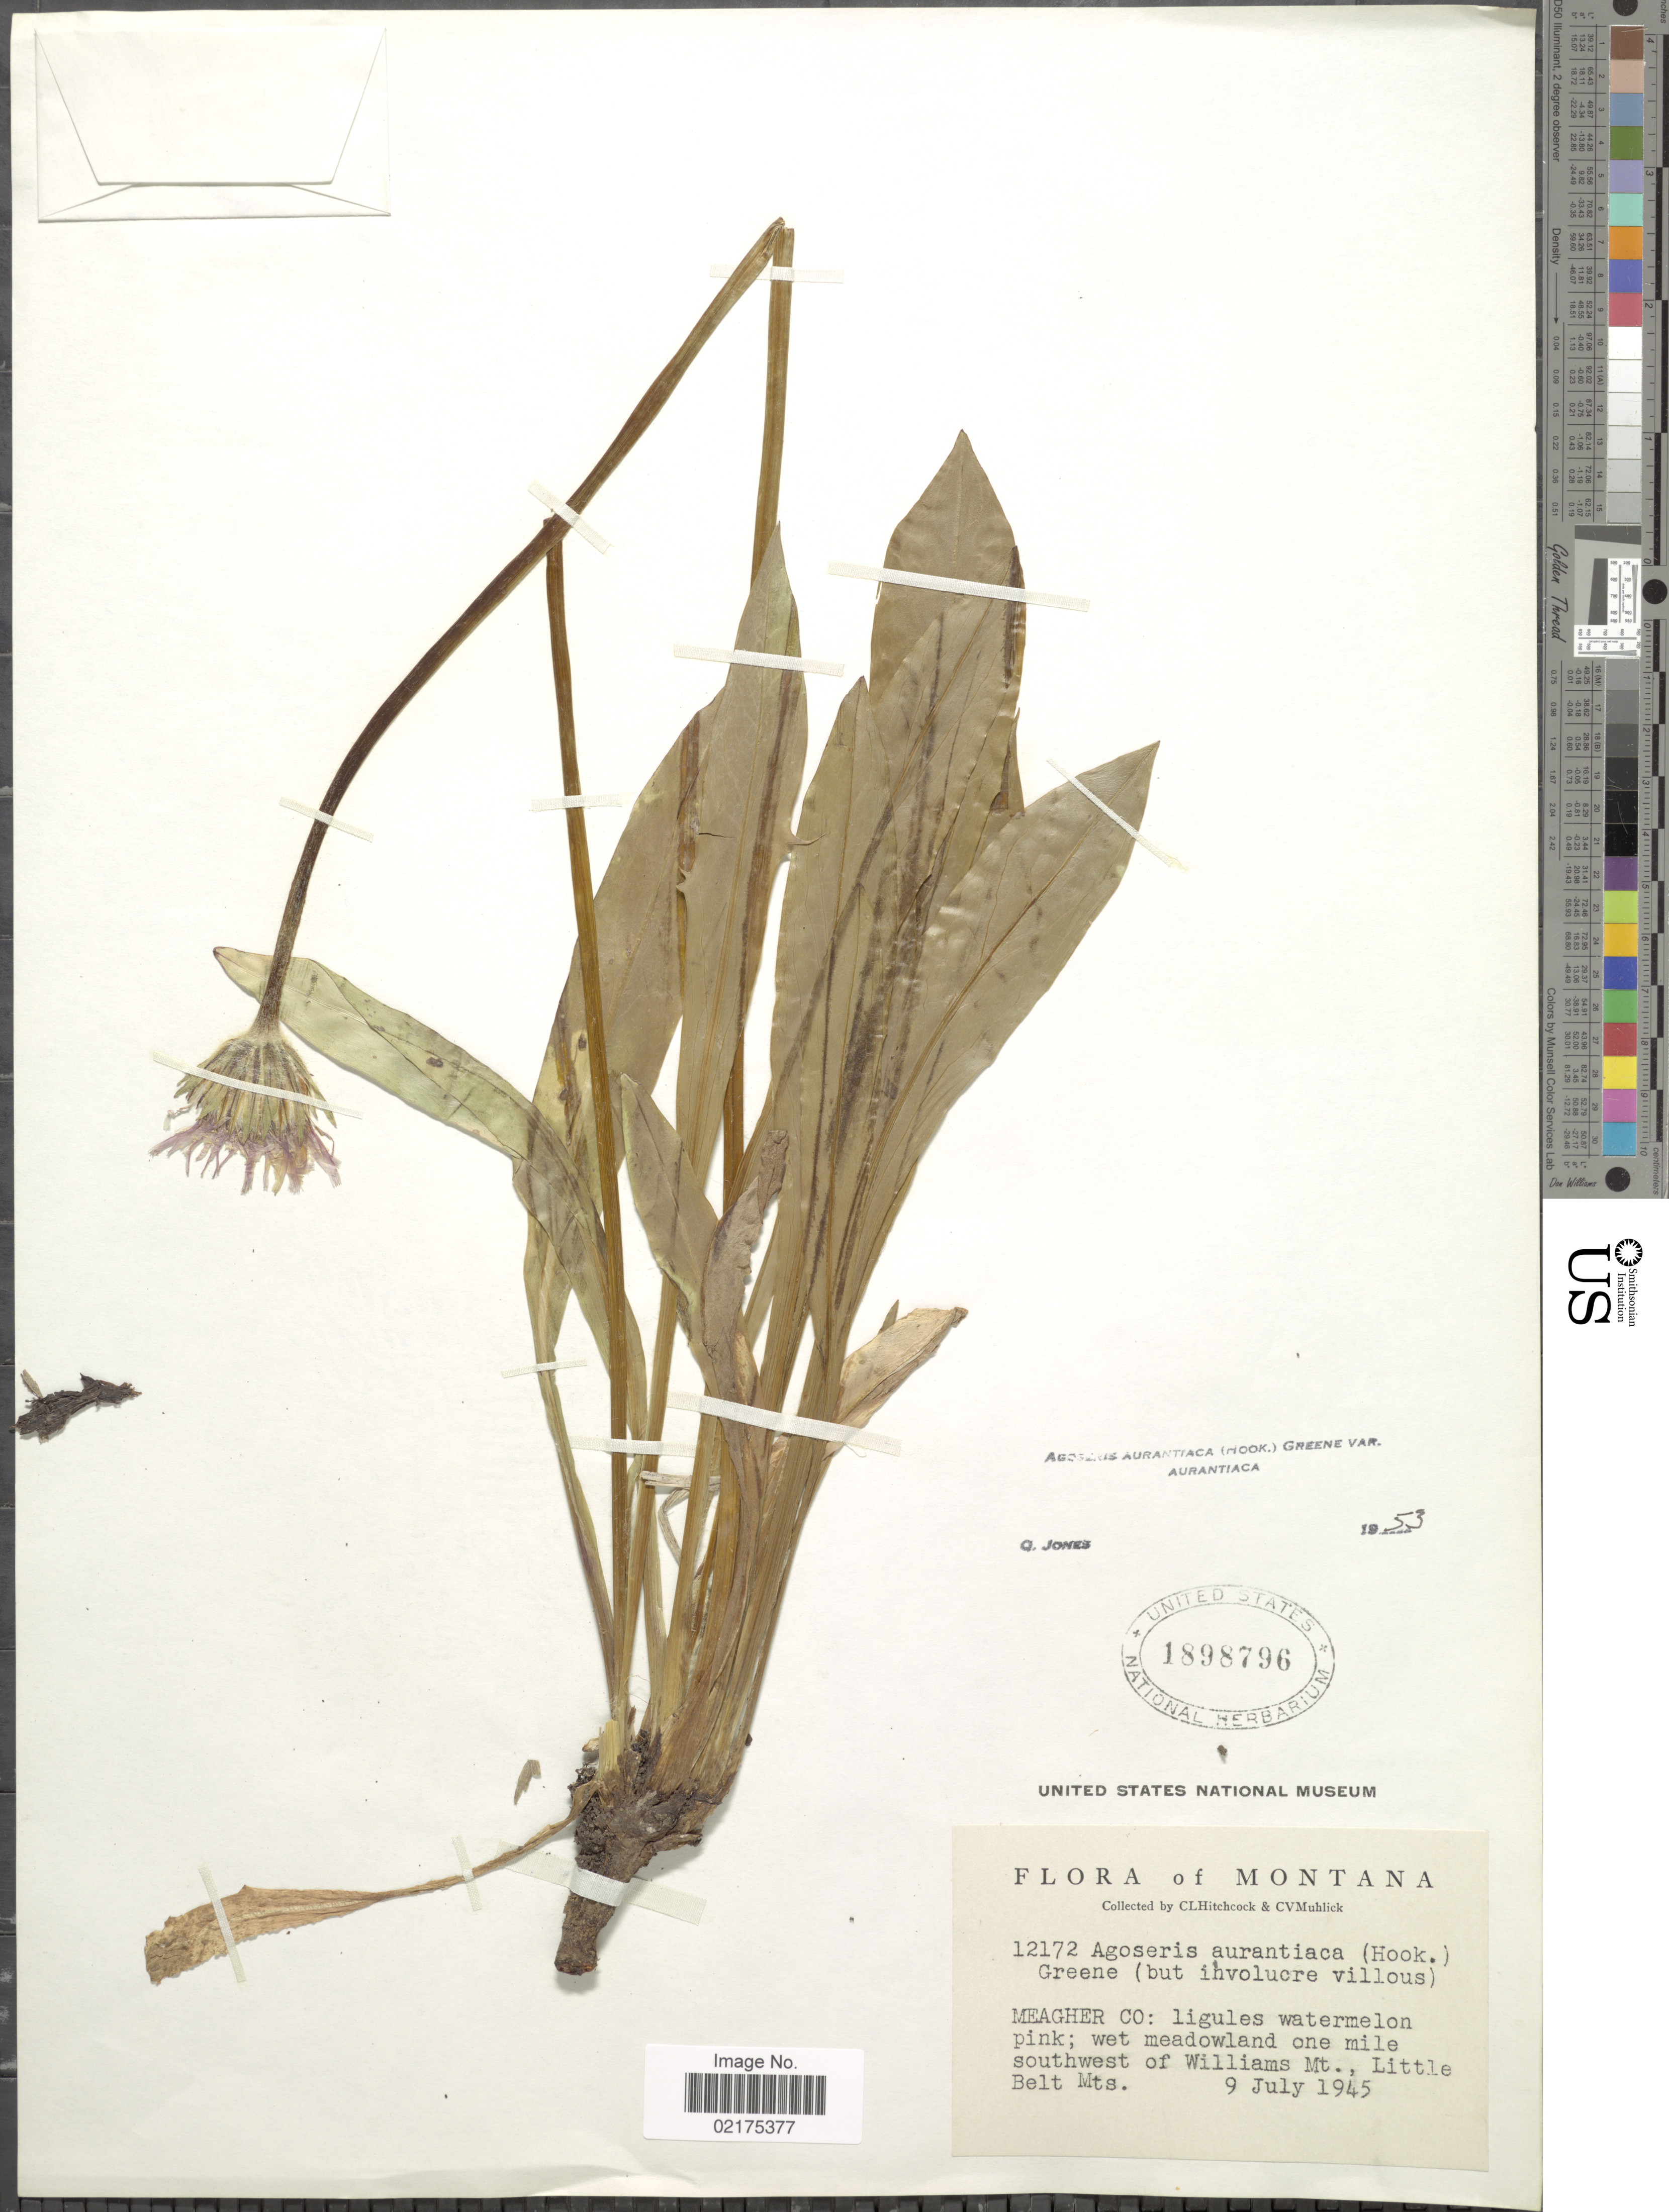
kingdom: Plantae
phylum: Tracheophyta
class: Magnoliopsida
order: Asterales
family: Asteraceae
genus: Agoseris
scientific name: Agoseris aurantiaca var. aurantiaca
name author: (Hook.) Greene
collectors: C. L. Hitchcock & C. V. Muhlick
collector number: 12172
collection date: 1945-07-09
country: United States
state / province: Montana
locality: Meagher Co.: wet meadowland one mile southwest of Williams Mt., Little Belt Mts.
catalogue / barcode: US 1898796